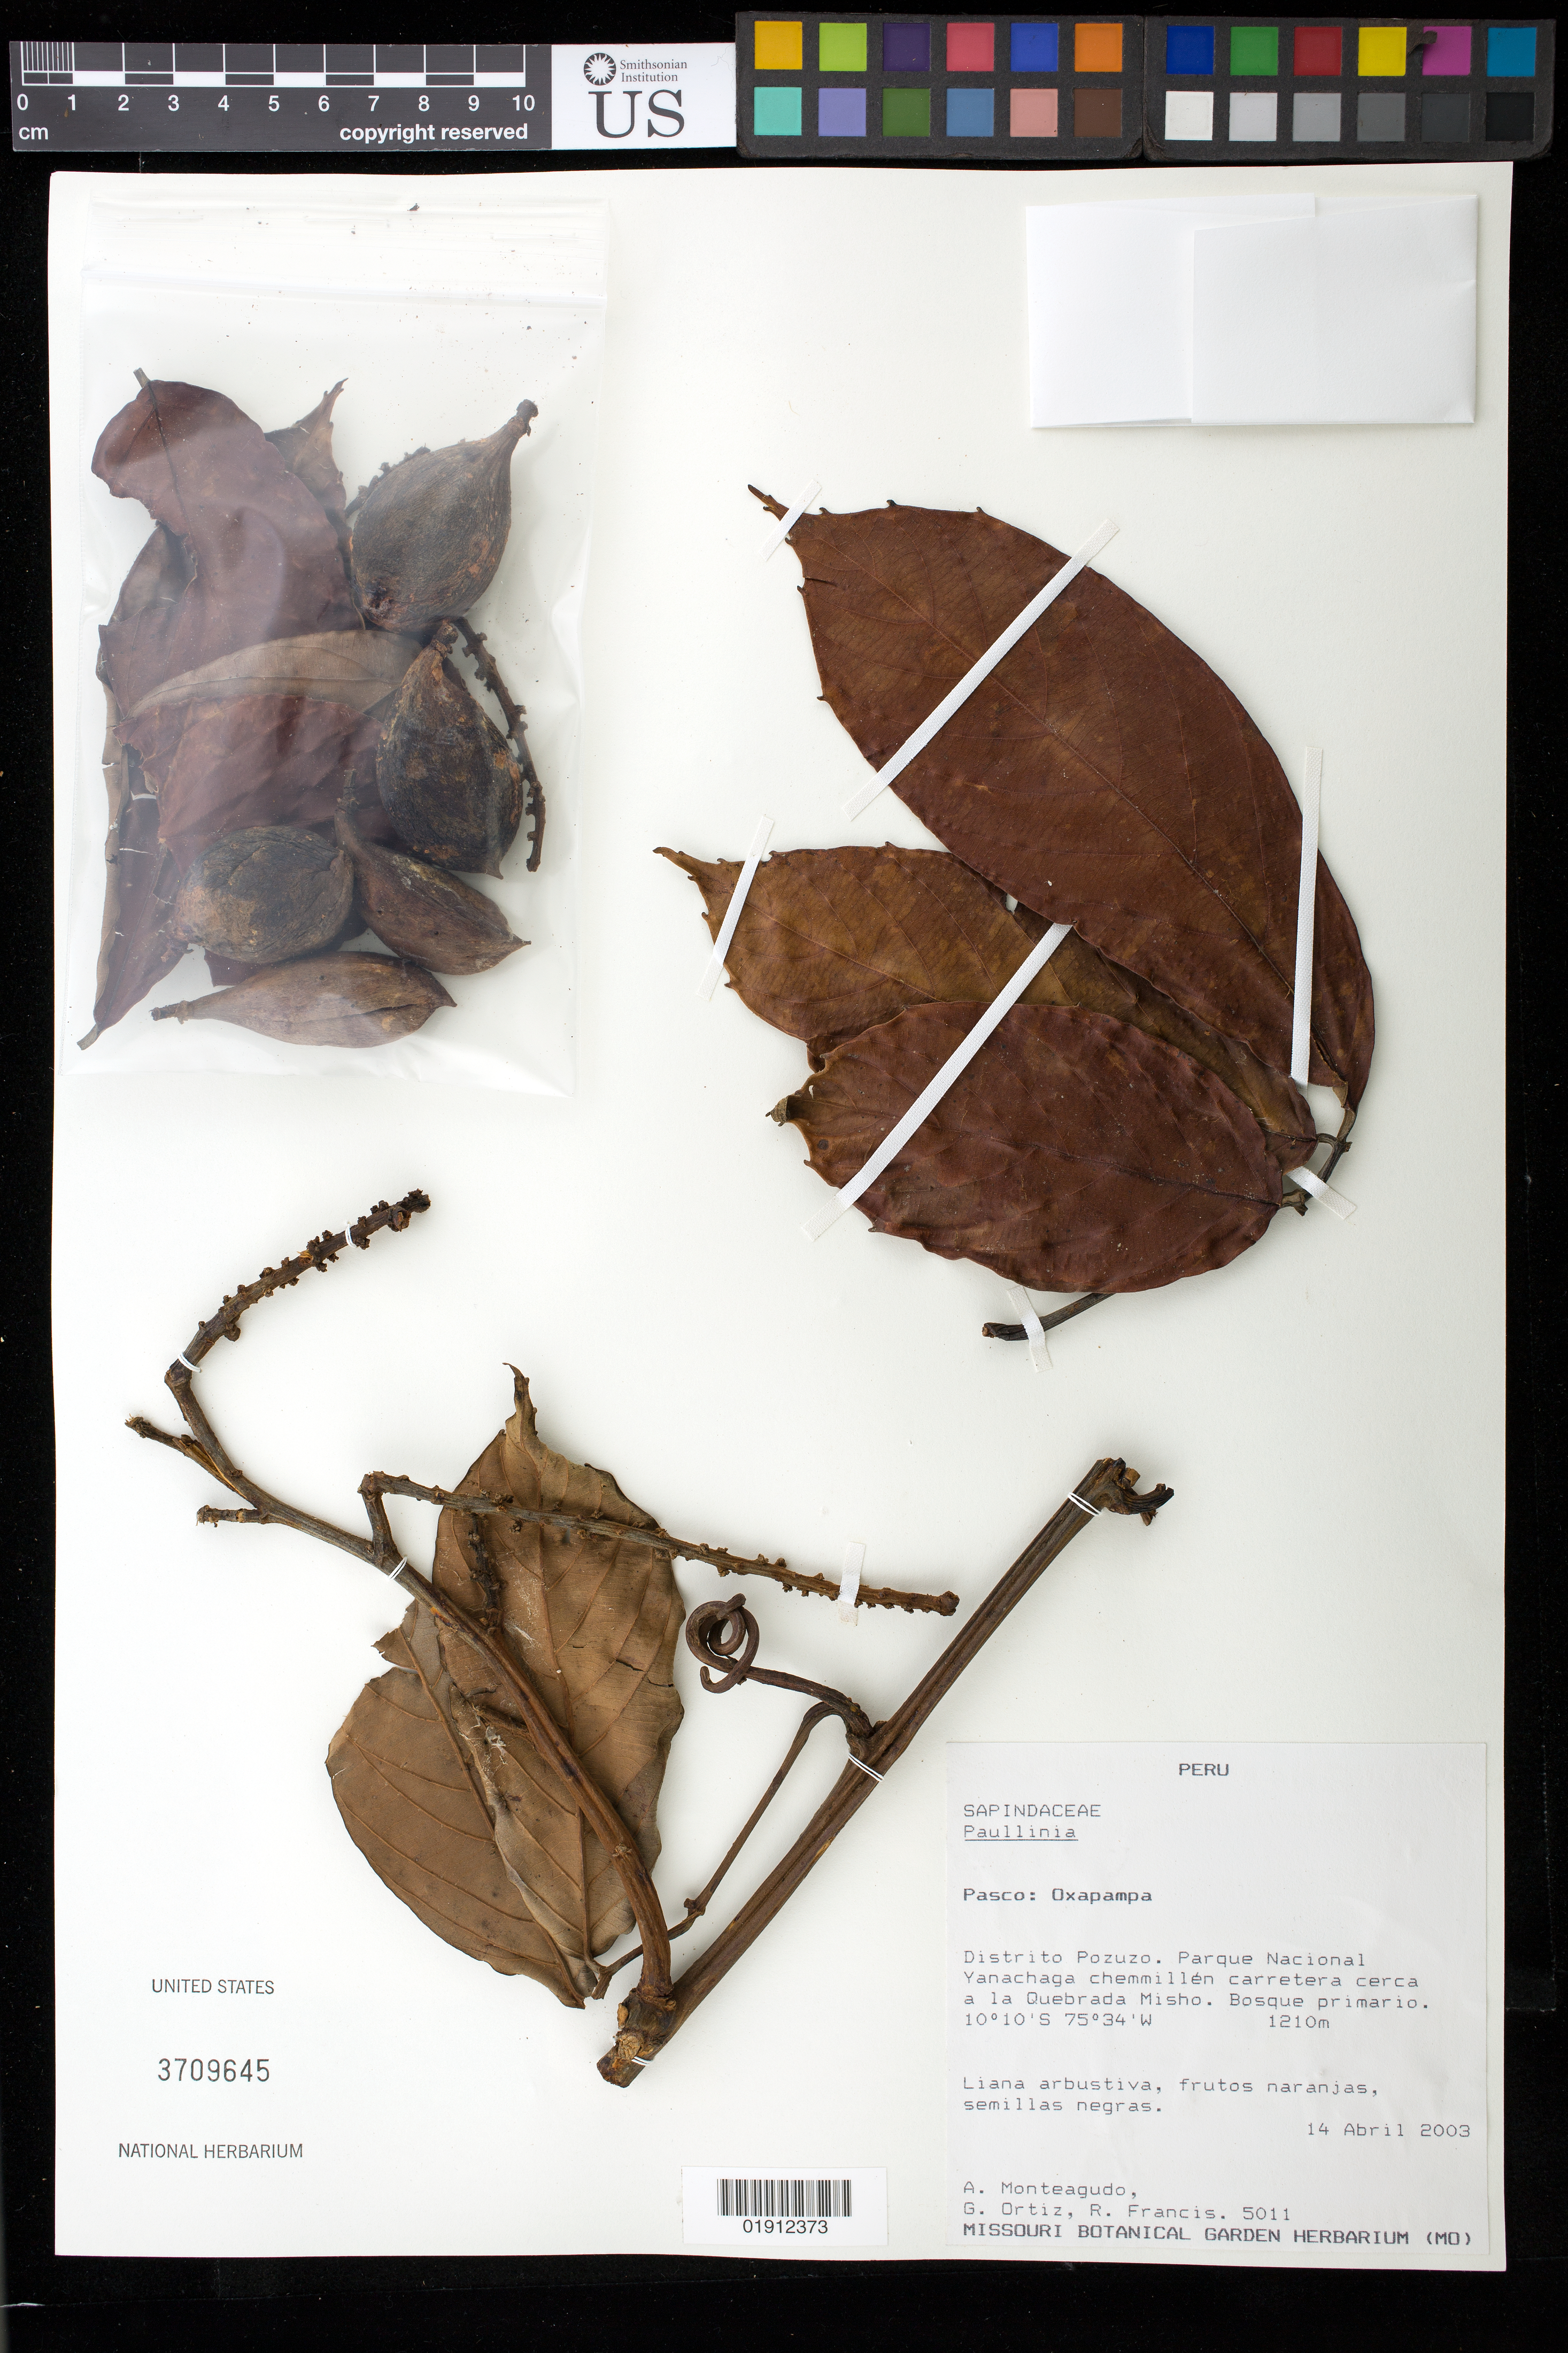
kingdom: Plantae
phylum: Tracheophyta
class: Magnoliopsida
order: Sapindales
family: Sapindaceae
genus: Paullinia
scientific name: Paullinia sp.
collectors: A. Monteagudo, G. Ortiz & R. Francis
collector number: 5011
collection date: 2003-04-14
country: Peru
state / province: Pasco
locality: Oxapampa, Distrito Pozuzo. Parque Nacional Yanachaga Chemillén, carretera cerca a la Quebrada Misho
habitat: Bosque primario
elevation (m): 1210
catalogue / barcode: US 3709645